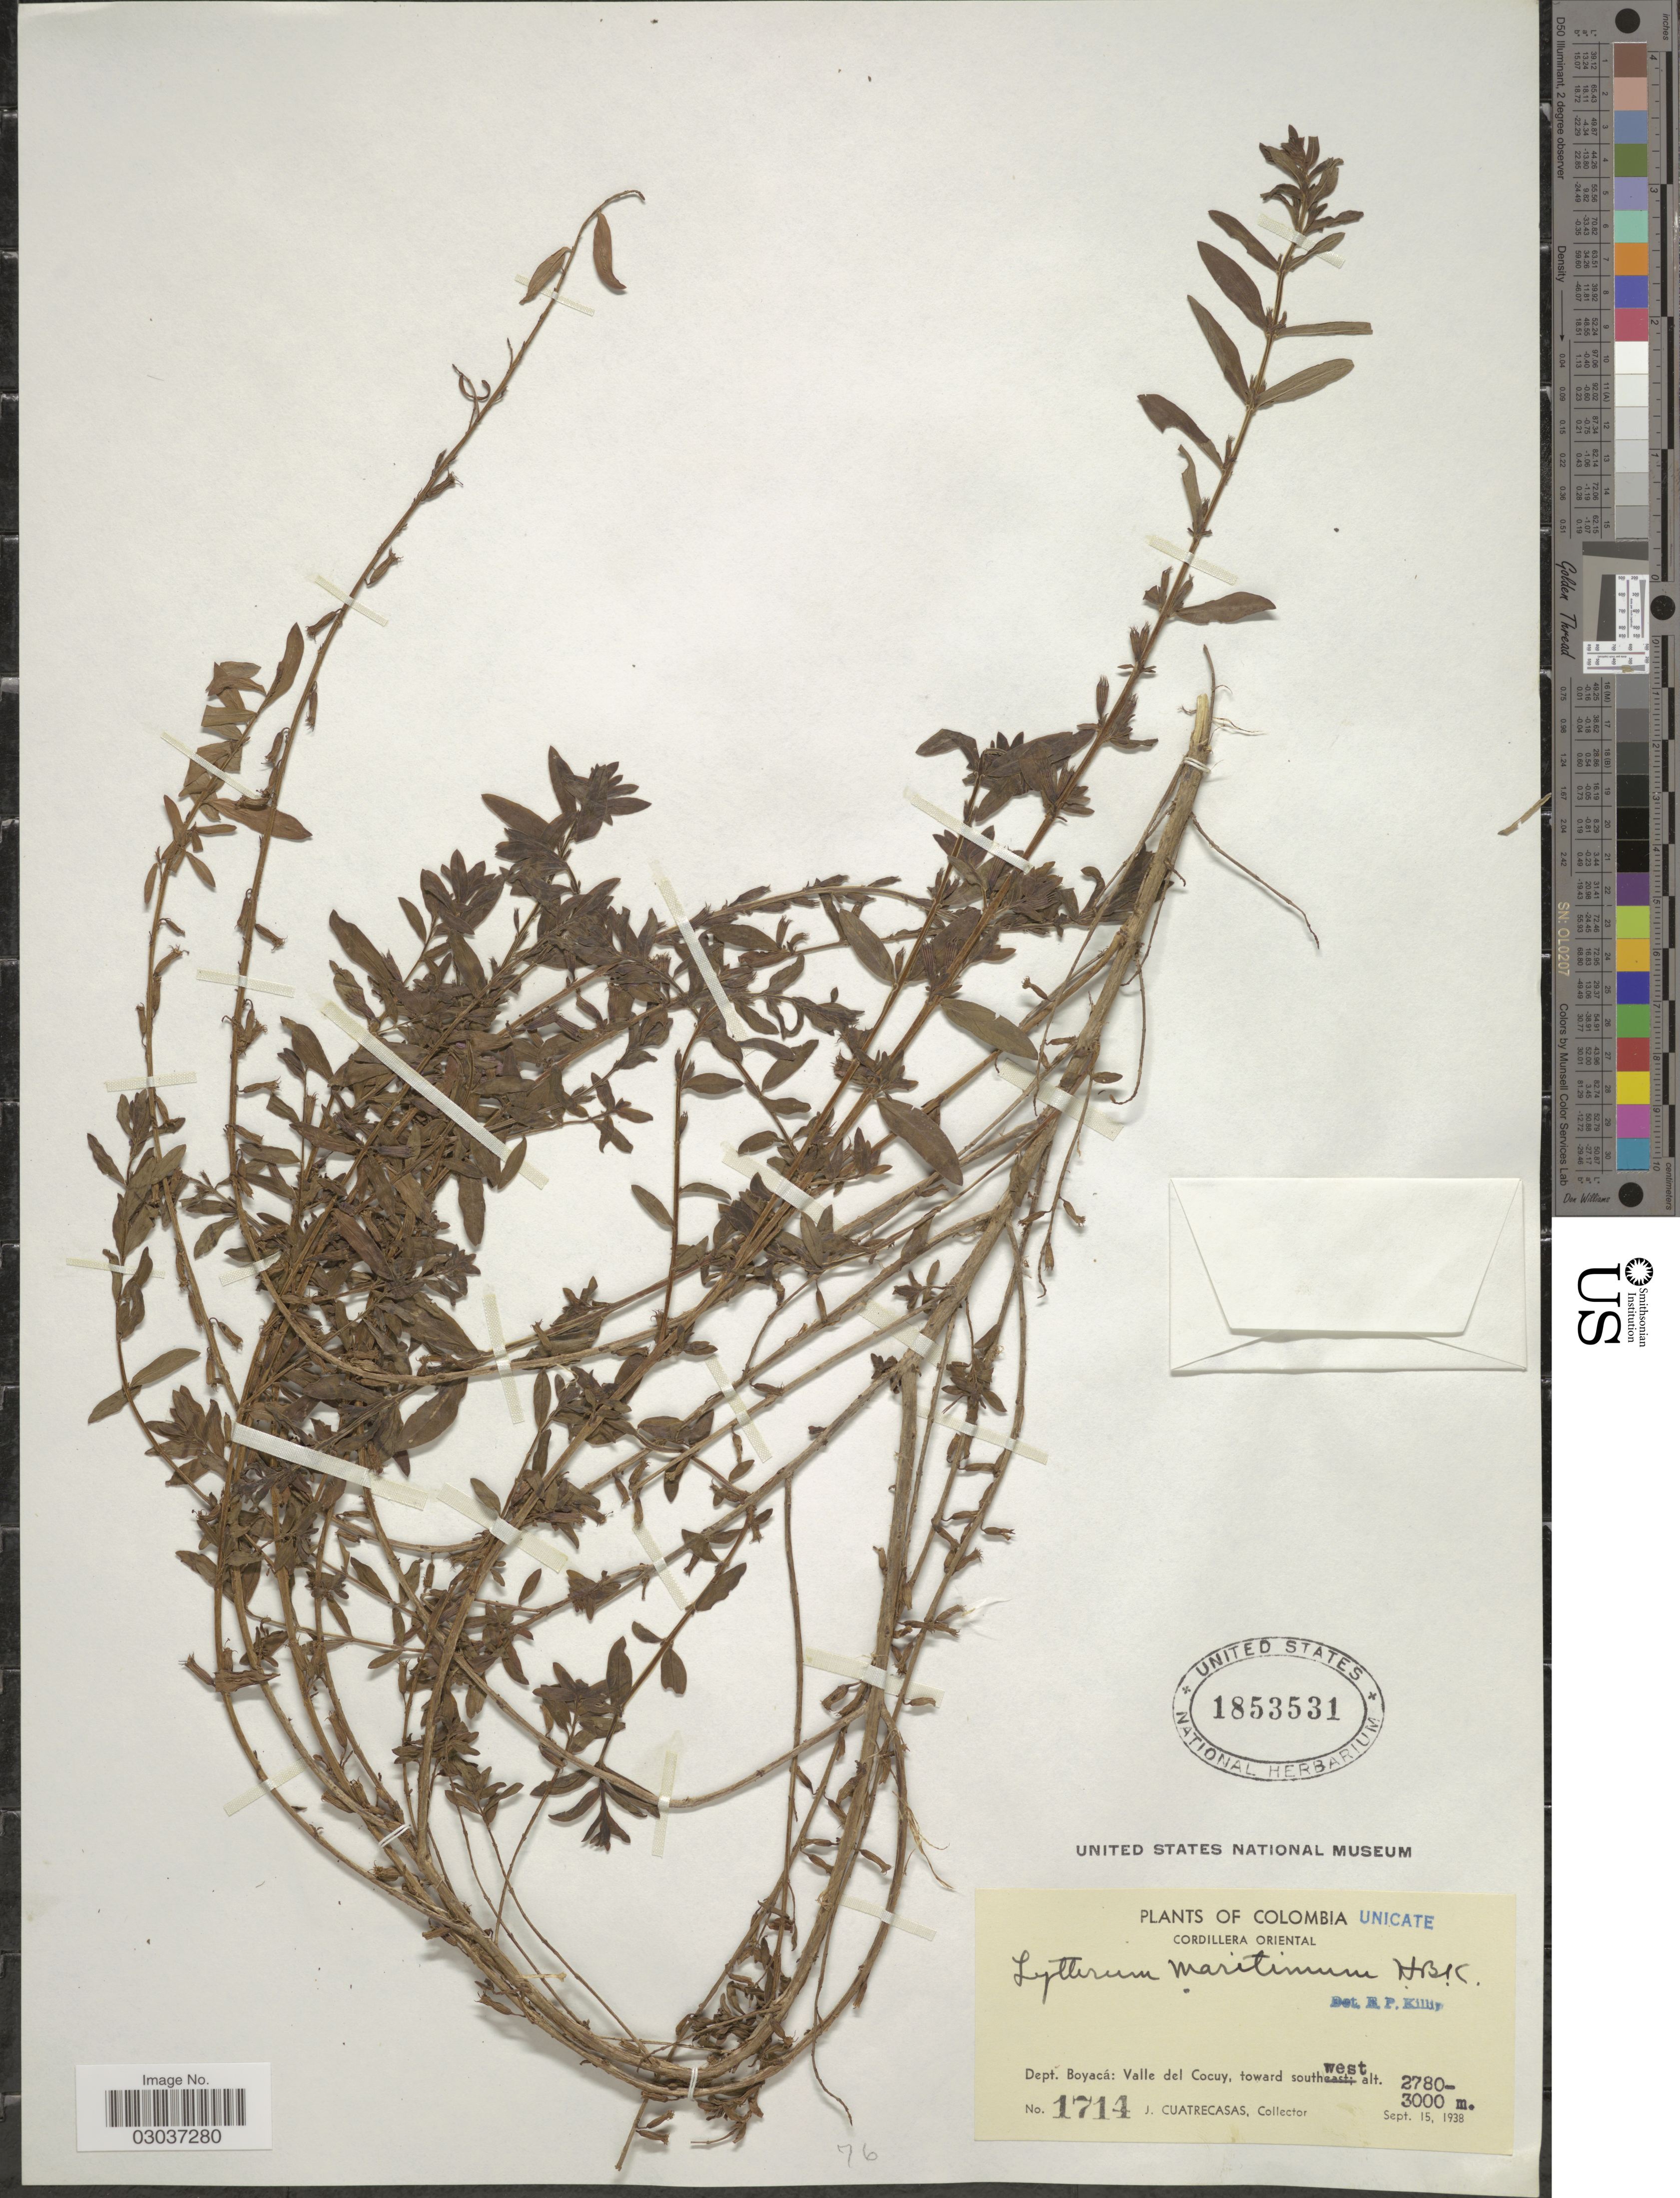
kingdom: Plantae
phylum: Tracheophyta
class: Magnoliopsida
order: Myrtales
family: Lythraceae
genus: Lythrum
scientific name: Lythrum maritimum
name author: Kunth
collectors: J. Cuatrecasas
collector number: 1714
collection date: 1938-09-15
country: Colombia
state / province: Boyacá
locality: Cordillera Oriental. Dept. Boyacá: Valle del Cocuy, toward southwest.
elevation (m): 2780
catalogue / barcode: US 1853531